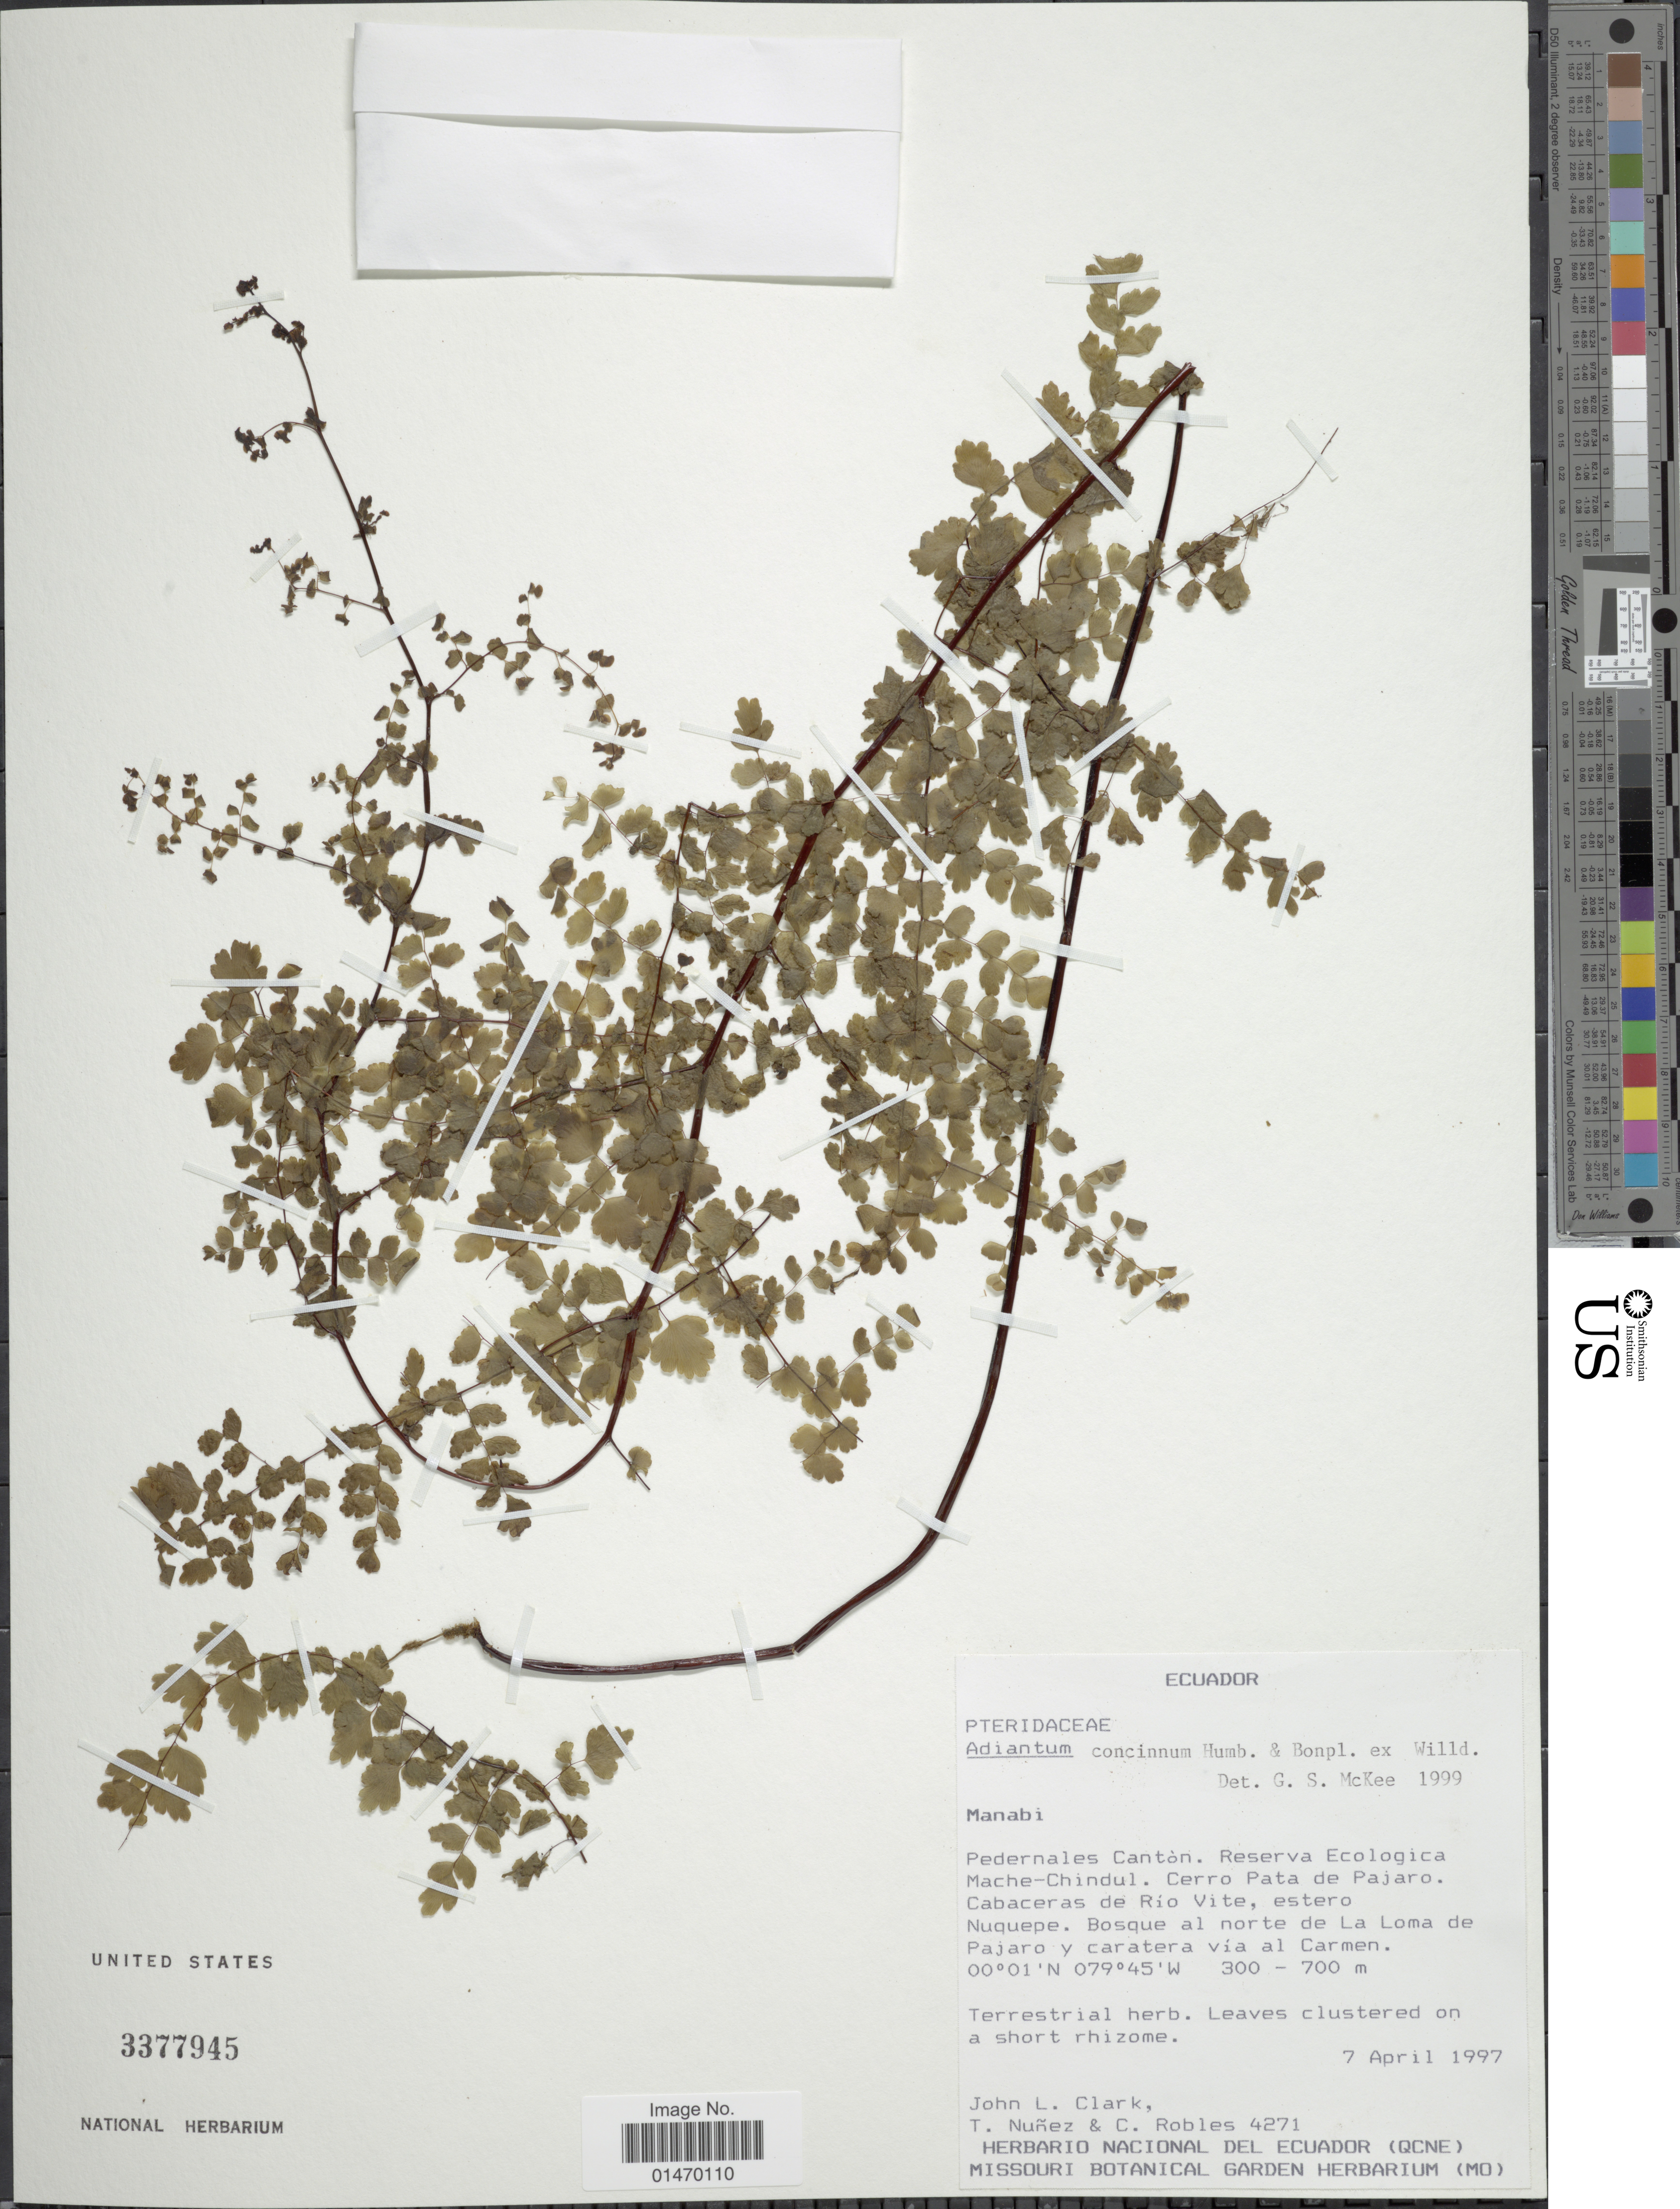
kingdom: Plantae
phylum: Tracheophyta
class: Polypodiopsida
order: Polypodiales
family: Pteridaceae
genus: Adiantum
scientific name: Adiantum concinnum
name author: Humb. & Bonpl. ex Willd.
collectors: J. L. Clark, T. Núñez & C. Robles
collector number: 4271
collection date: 1997-04-07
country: Ecuador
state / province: Manabí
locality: Ecuador, Manabi, Pedernales Canton, Reserva Ecologica Mache-Chindul, Cerro Pata de Pajaro, Cabeceras de Rio Vite, estero Nuquepe, Bosque al norte de La Loma de Pajaro y caratera via al Carmen.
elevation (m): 300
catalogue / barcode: US 3377945